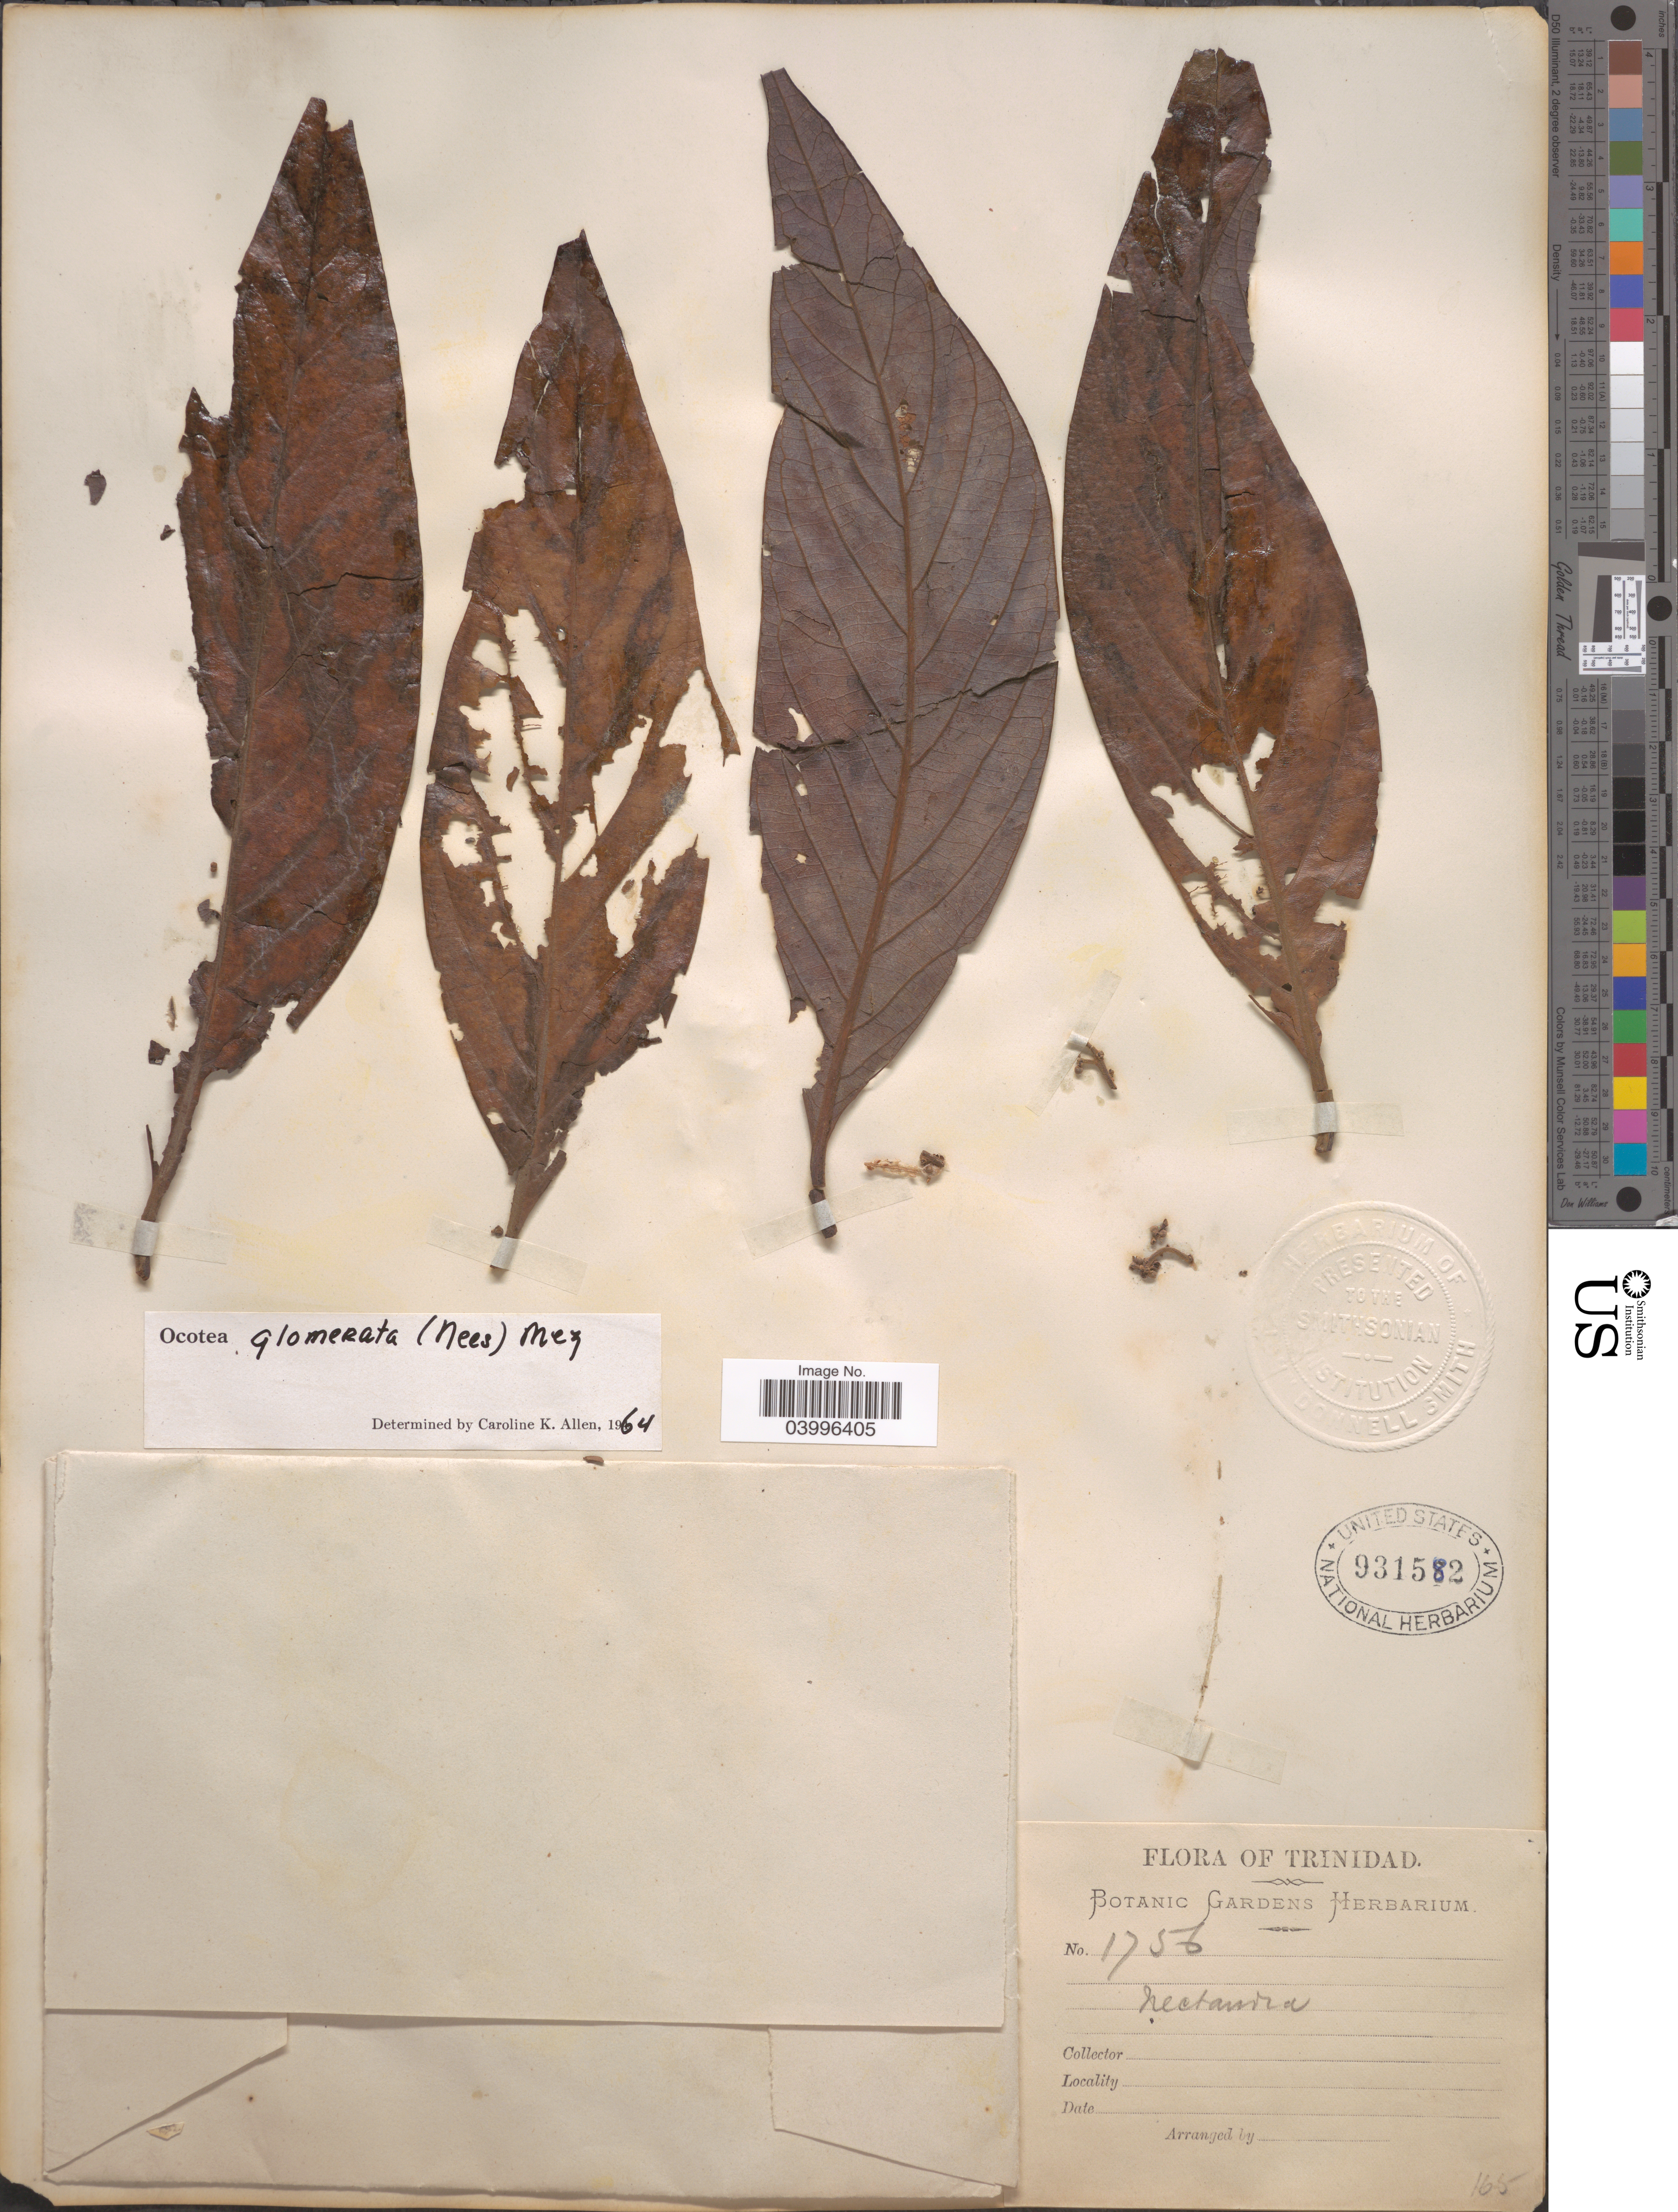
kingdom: Plantae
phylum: Tracheophyta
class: Magnoliopsida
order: Laurales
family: Lauraceae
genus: Ocotea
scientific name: Ocotea glomerata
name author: (Nees) Mez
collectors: ex herb. Botanic Gardens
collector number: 1756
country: Trinidad and Tobago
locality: Trinidad.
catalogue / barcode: US 931582